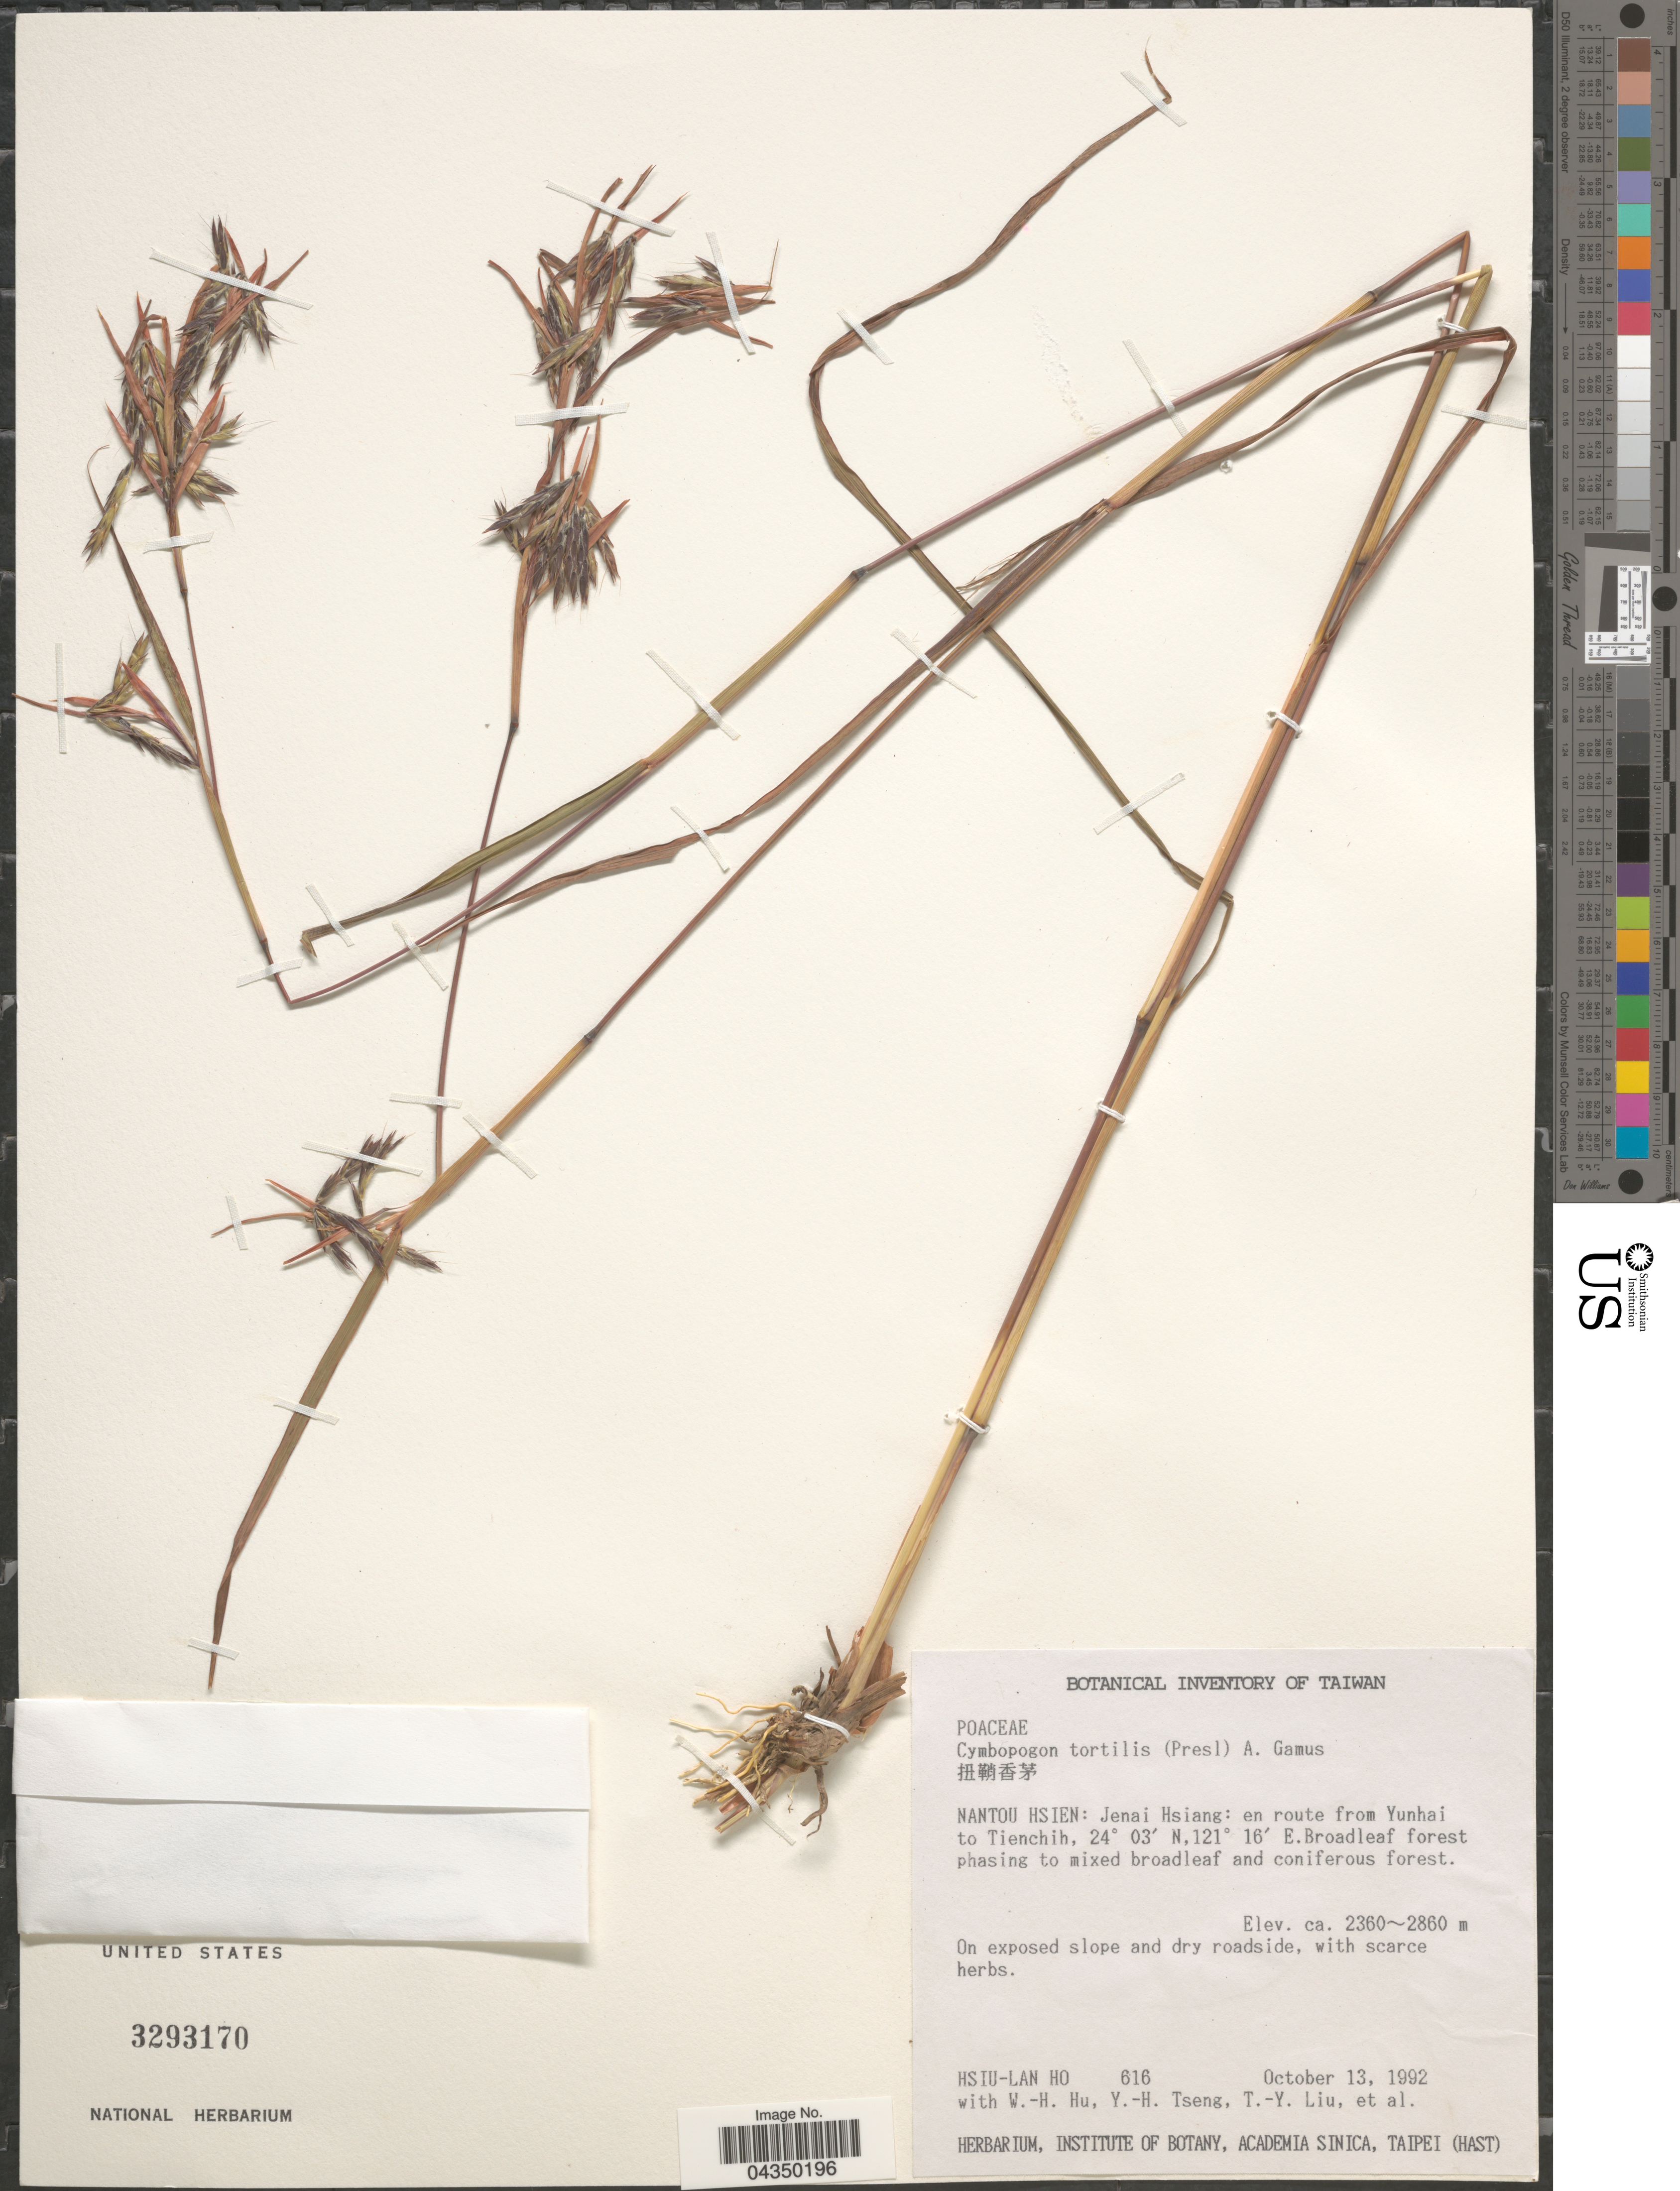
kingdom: Plantae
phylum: Tracheophyta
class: Liliopsida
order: Poales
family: Poaceae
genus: Cymbopogon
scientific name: Cymbopogon tortilis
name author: (J. Presl) A. Camus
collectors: H. Ho, W. H. Hu, Y. Tseng, T. Y. Liu & et al.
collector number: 616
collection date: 1992-10-13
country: Taiwan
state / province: Nantou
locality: Nantou Hsien: Jenai Hsiang: en route from Yunhai to Tienchih. On exposed slope and dry roadside, with scarce herbs.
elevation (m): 2360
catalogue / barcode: US 3293170